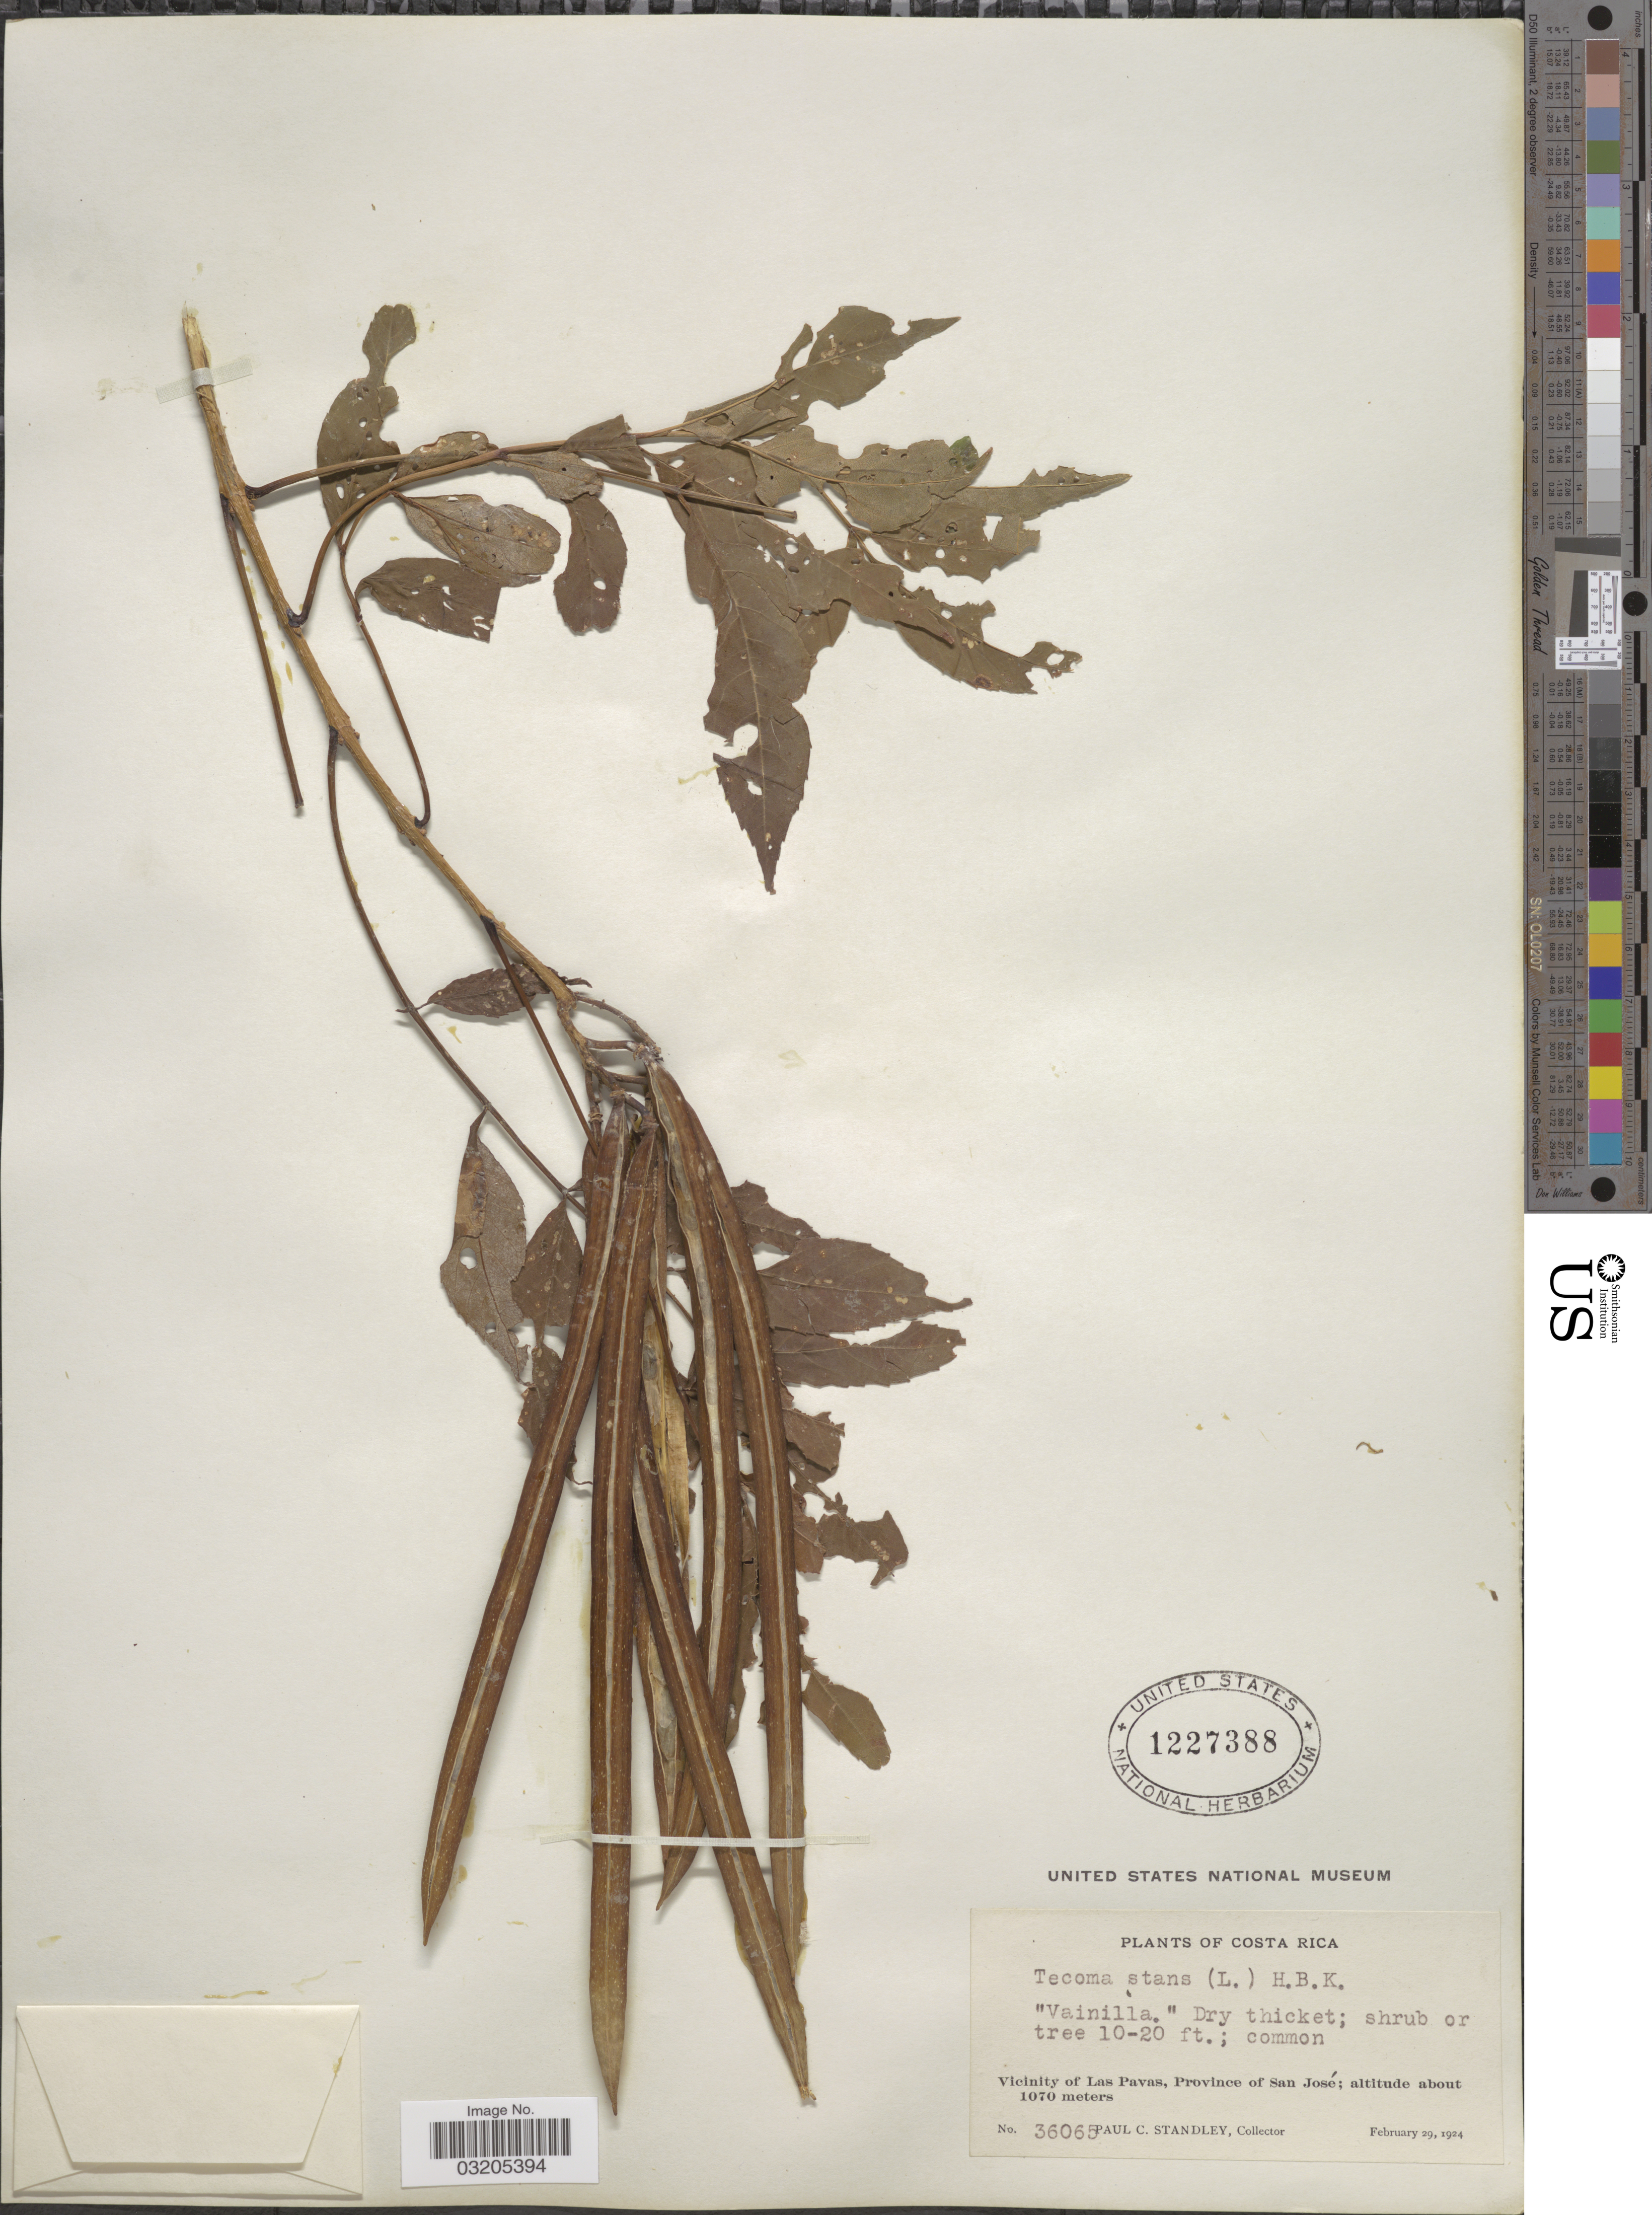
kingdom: Plantae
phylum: Tracheophyta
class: Magnoliopsida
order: Lamiales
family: Bignoniaceae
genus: Tecoma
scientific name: Tecoma stans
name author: (L.) Juss. ex Kunth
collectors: P. C. Standley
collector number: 36065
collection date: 1924-02-29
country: Costa Rica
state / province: San José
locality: Vicinity of Las Pavas.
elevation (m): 1070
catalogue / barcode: US 1227388